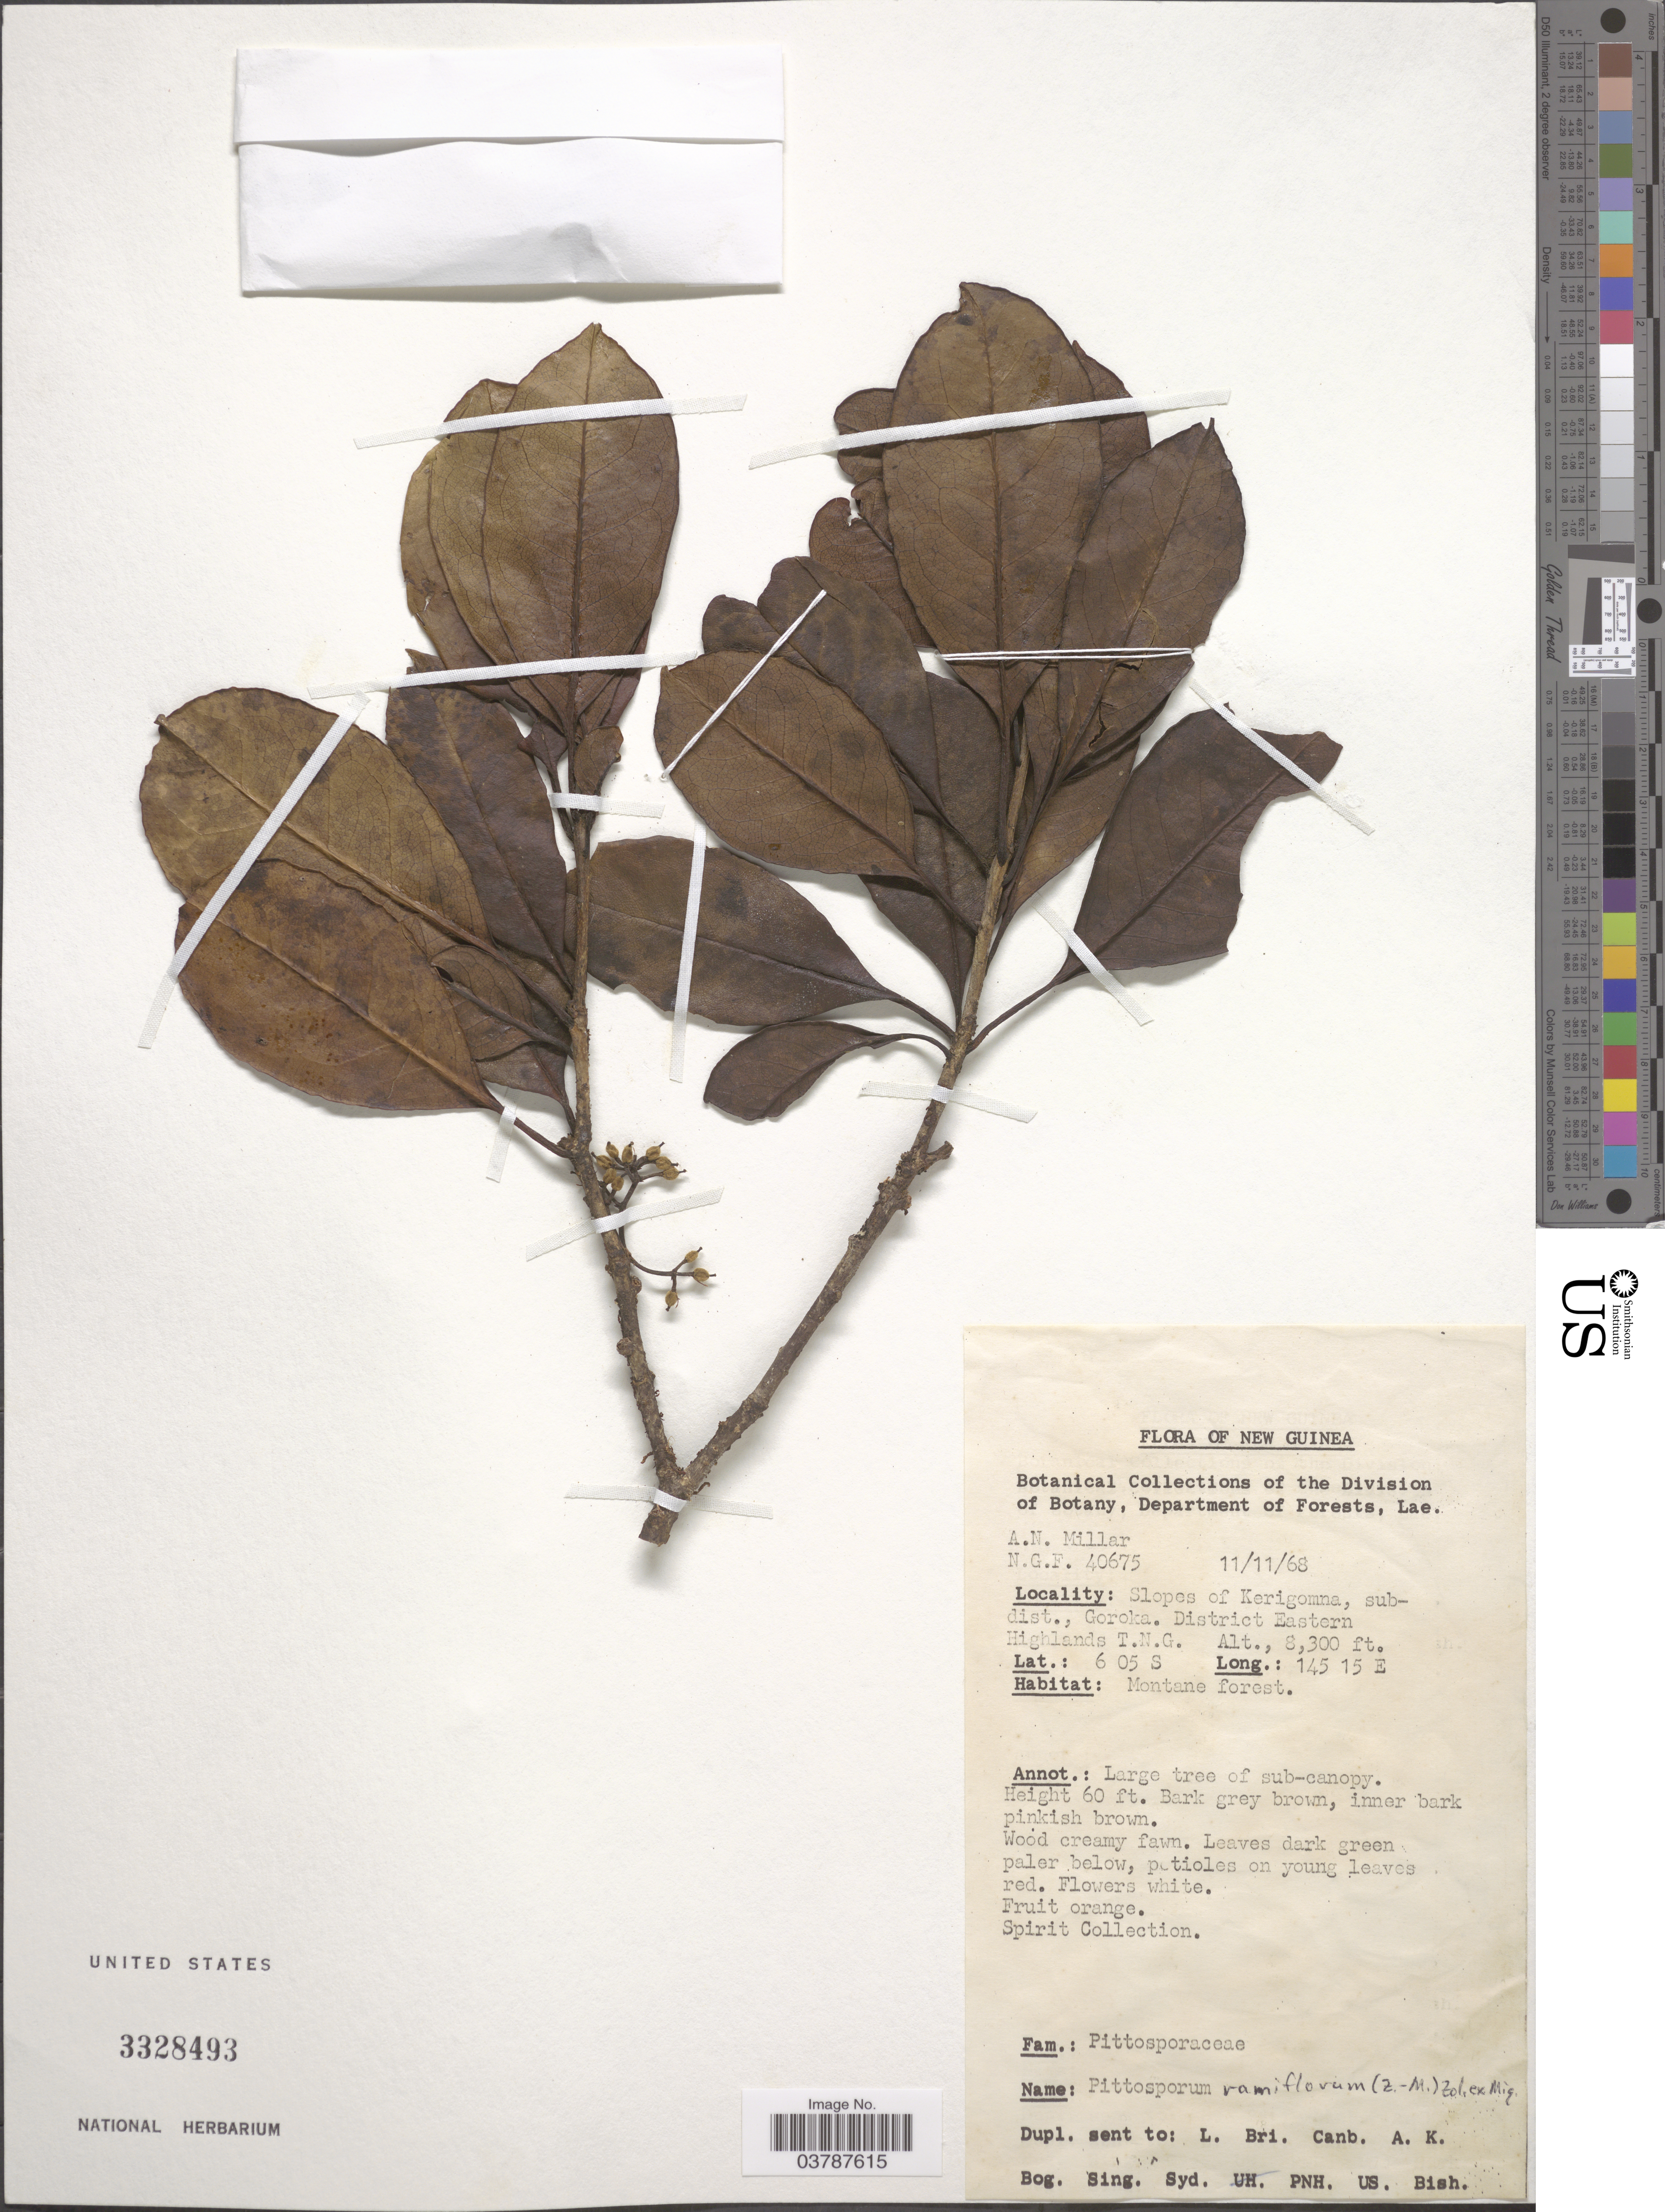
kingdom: Plantae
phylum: Tracheophyta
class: Magnoliopsida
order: Apiales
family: Pittosporaceae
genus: Pittosporum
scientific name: Pittosporum ramiflorum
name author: (Zoll. & Mor.) Zoll.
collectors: A. Millar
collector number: NGF40675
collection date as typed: Transcribed d/m/y: 11/11/68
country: Papua New Guinea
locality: New Guinea. Slopes of Kerigomna, sub-dist., Goroka. District Eastern Highlands T.N.G.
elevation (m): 2530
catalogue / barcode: US 3328493